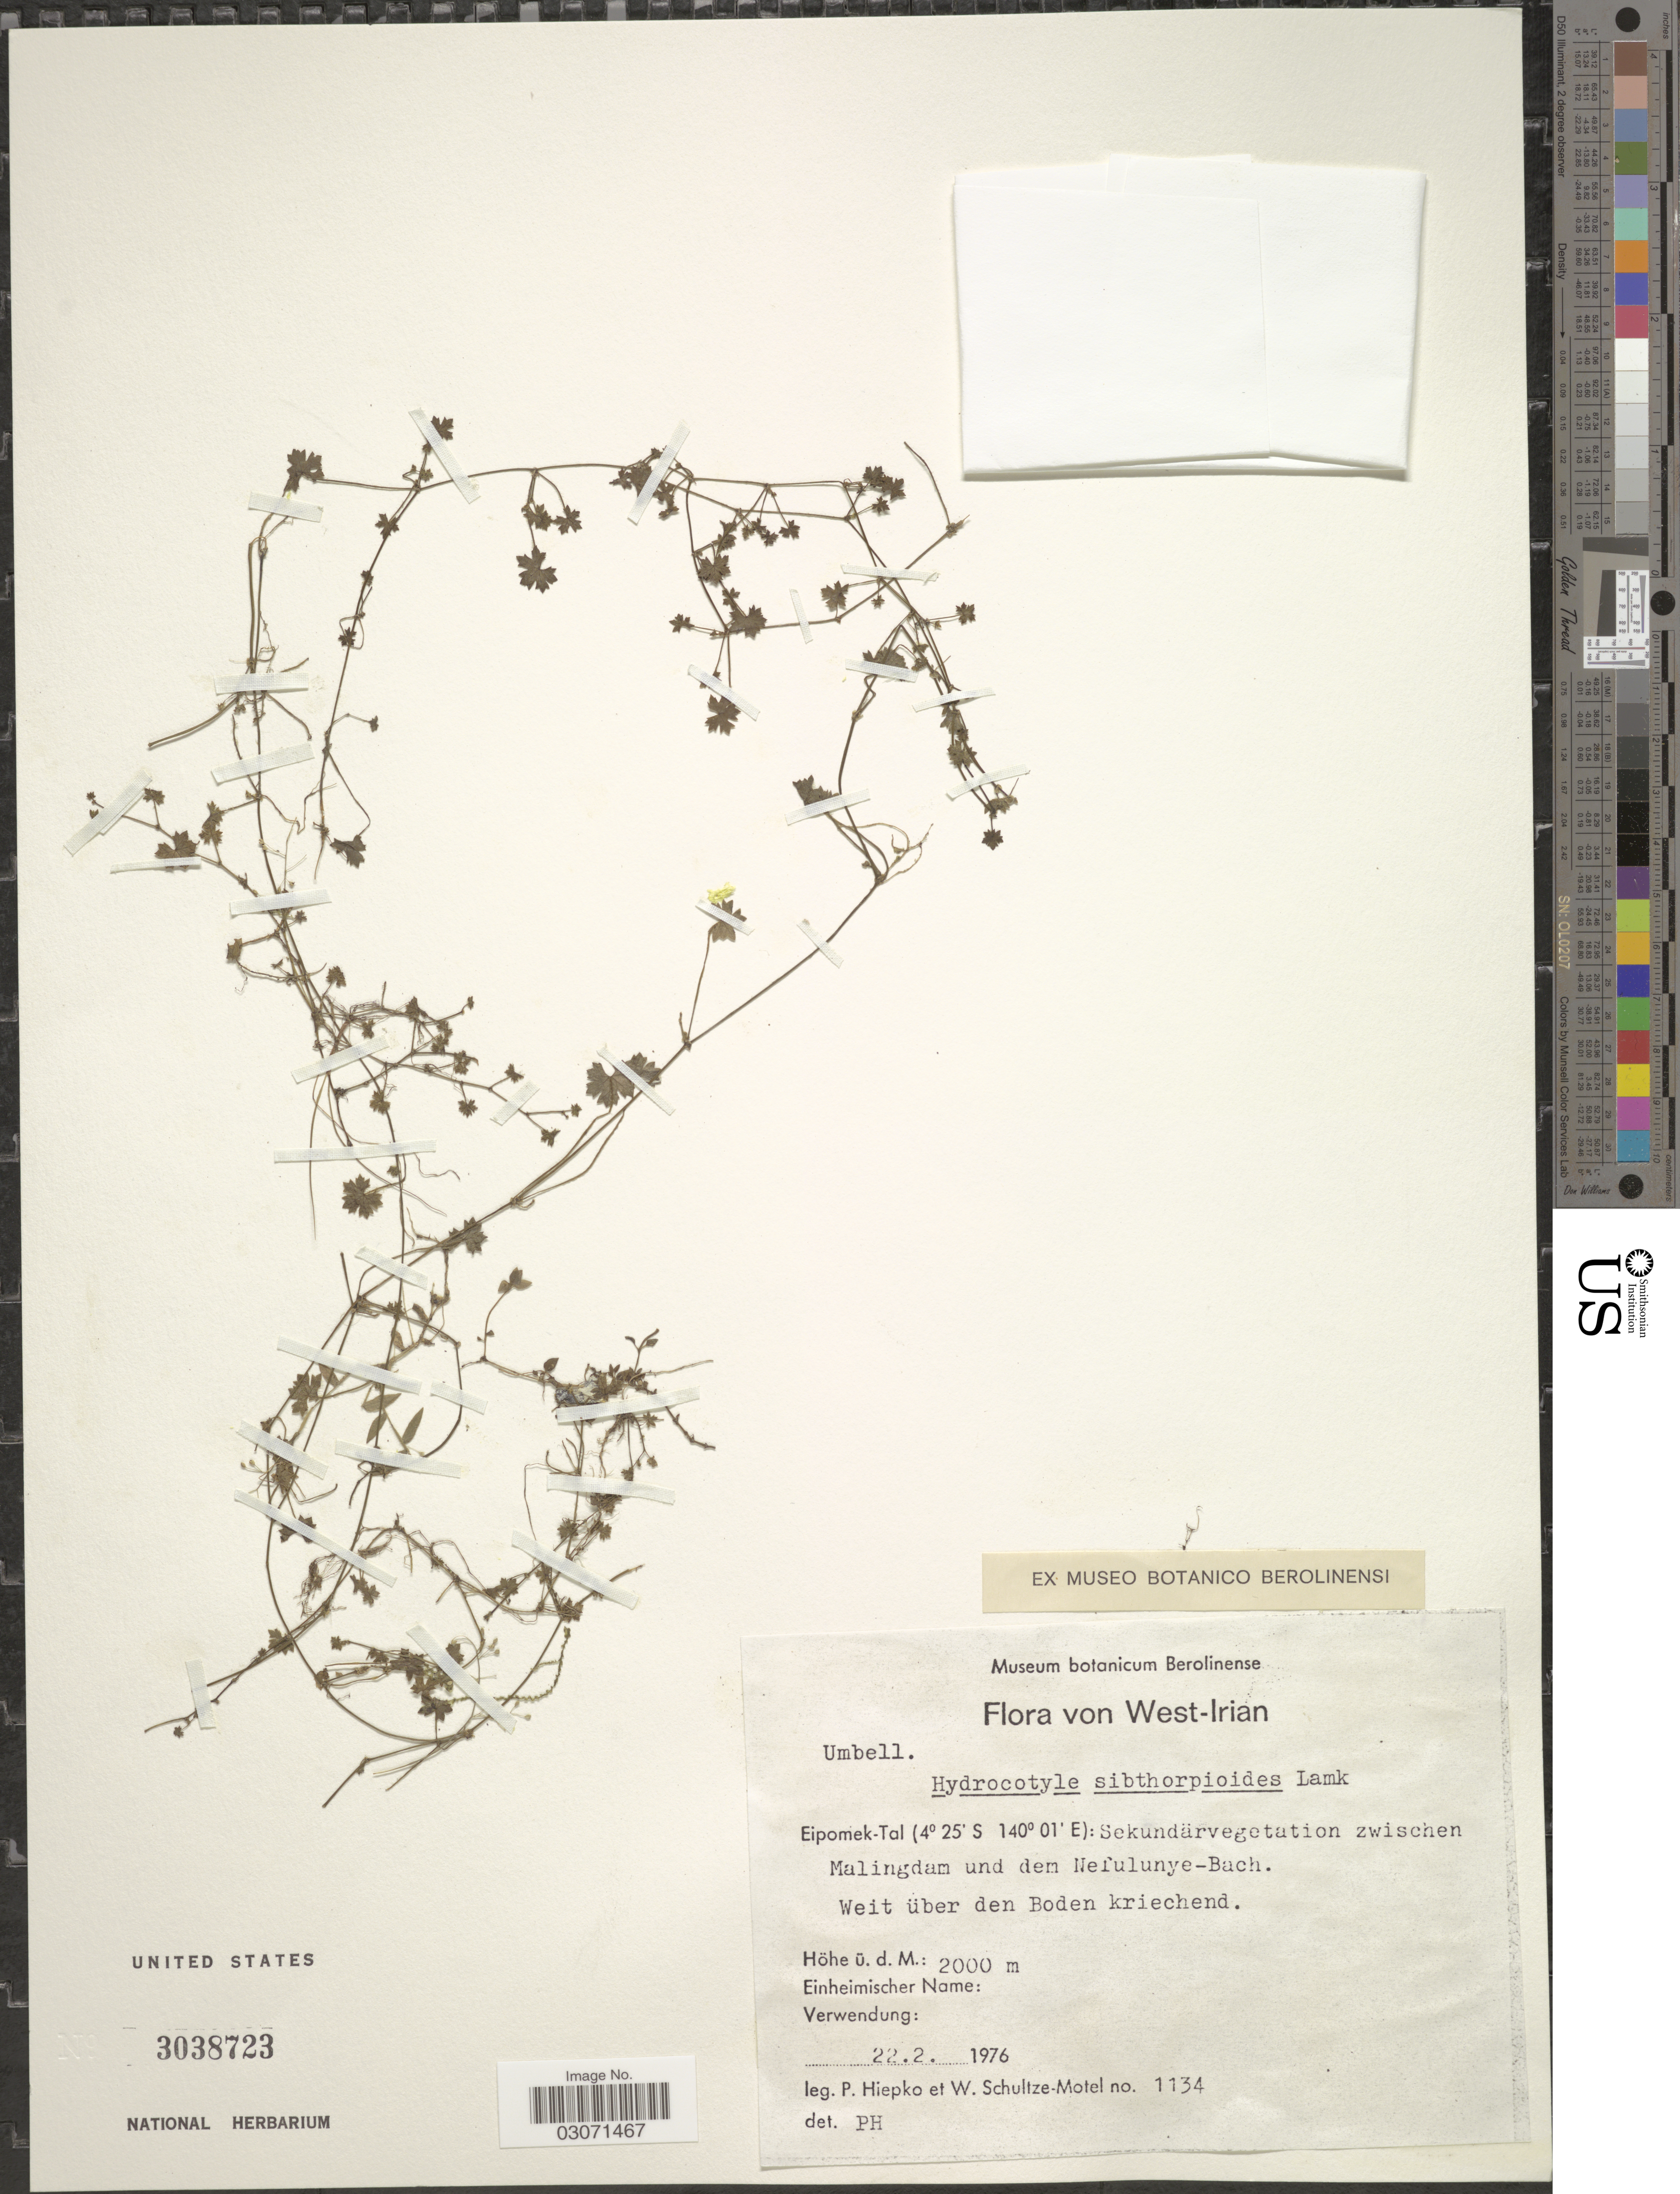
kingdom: Plantae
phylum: Tracheophyta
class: Magnoliopsida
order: Apiales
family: Araliaceae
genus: Hydrocotyle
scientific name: Hydrocotyle sibthorpioides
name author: Lam.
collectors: P. H. Hiepko & W. Schultze-Motel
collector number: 1134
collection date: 1976-02-22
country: Indonesia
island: New Guinea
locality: West-Irian. Eipomek-Tal: Sekundärvegetation zwischen Malingdam und dem Nefulunye-Bach.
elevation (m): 2000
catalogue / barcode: US 3038723